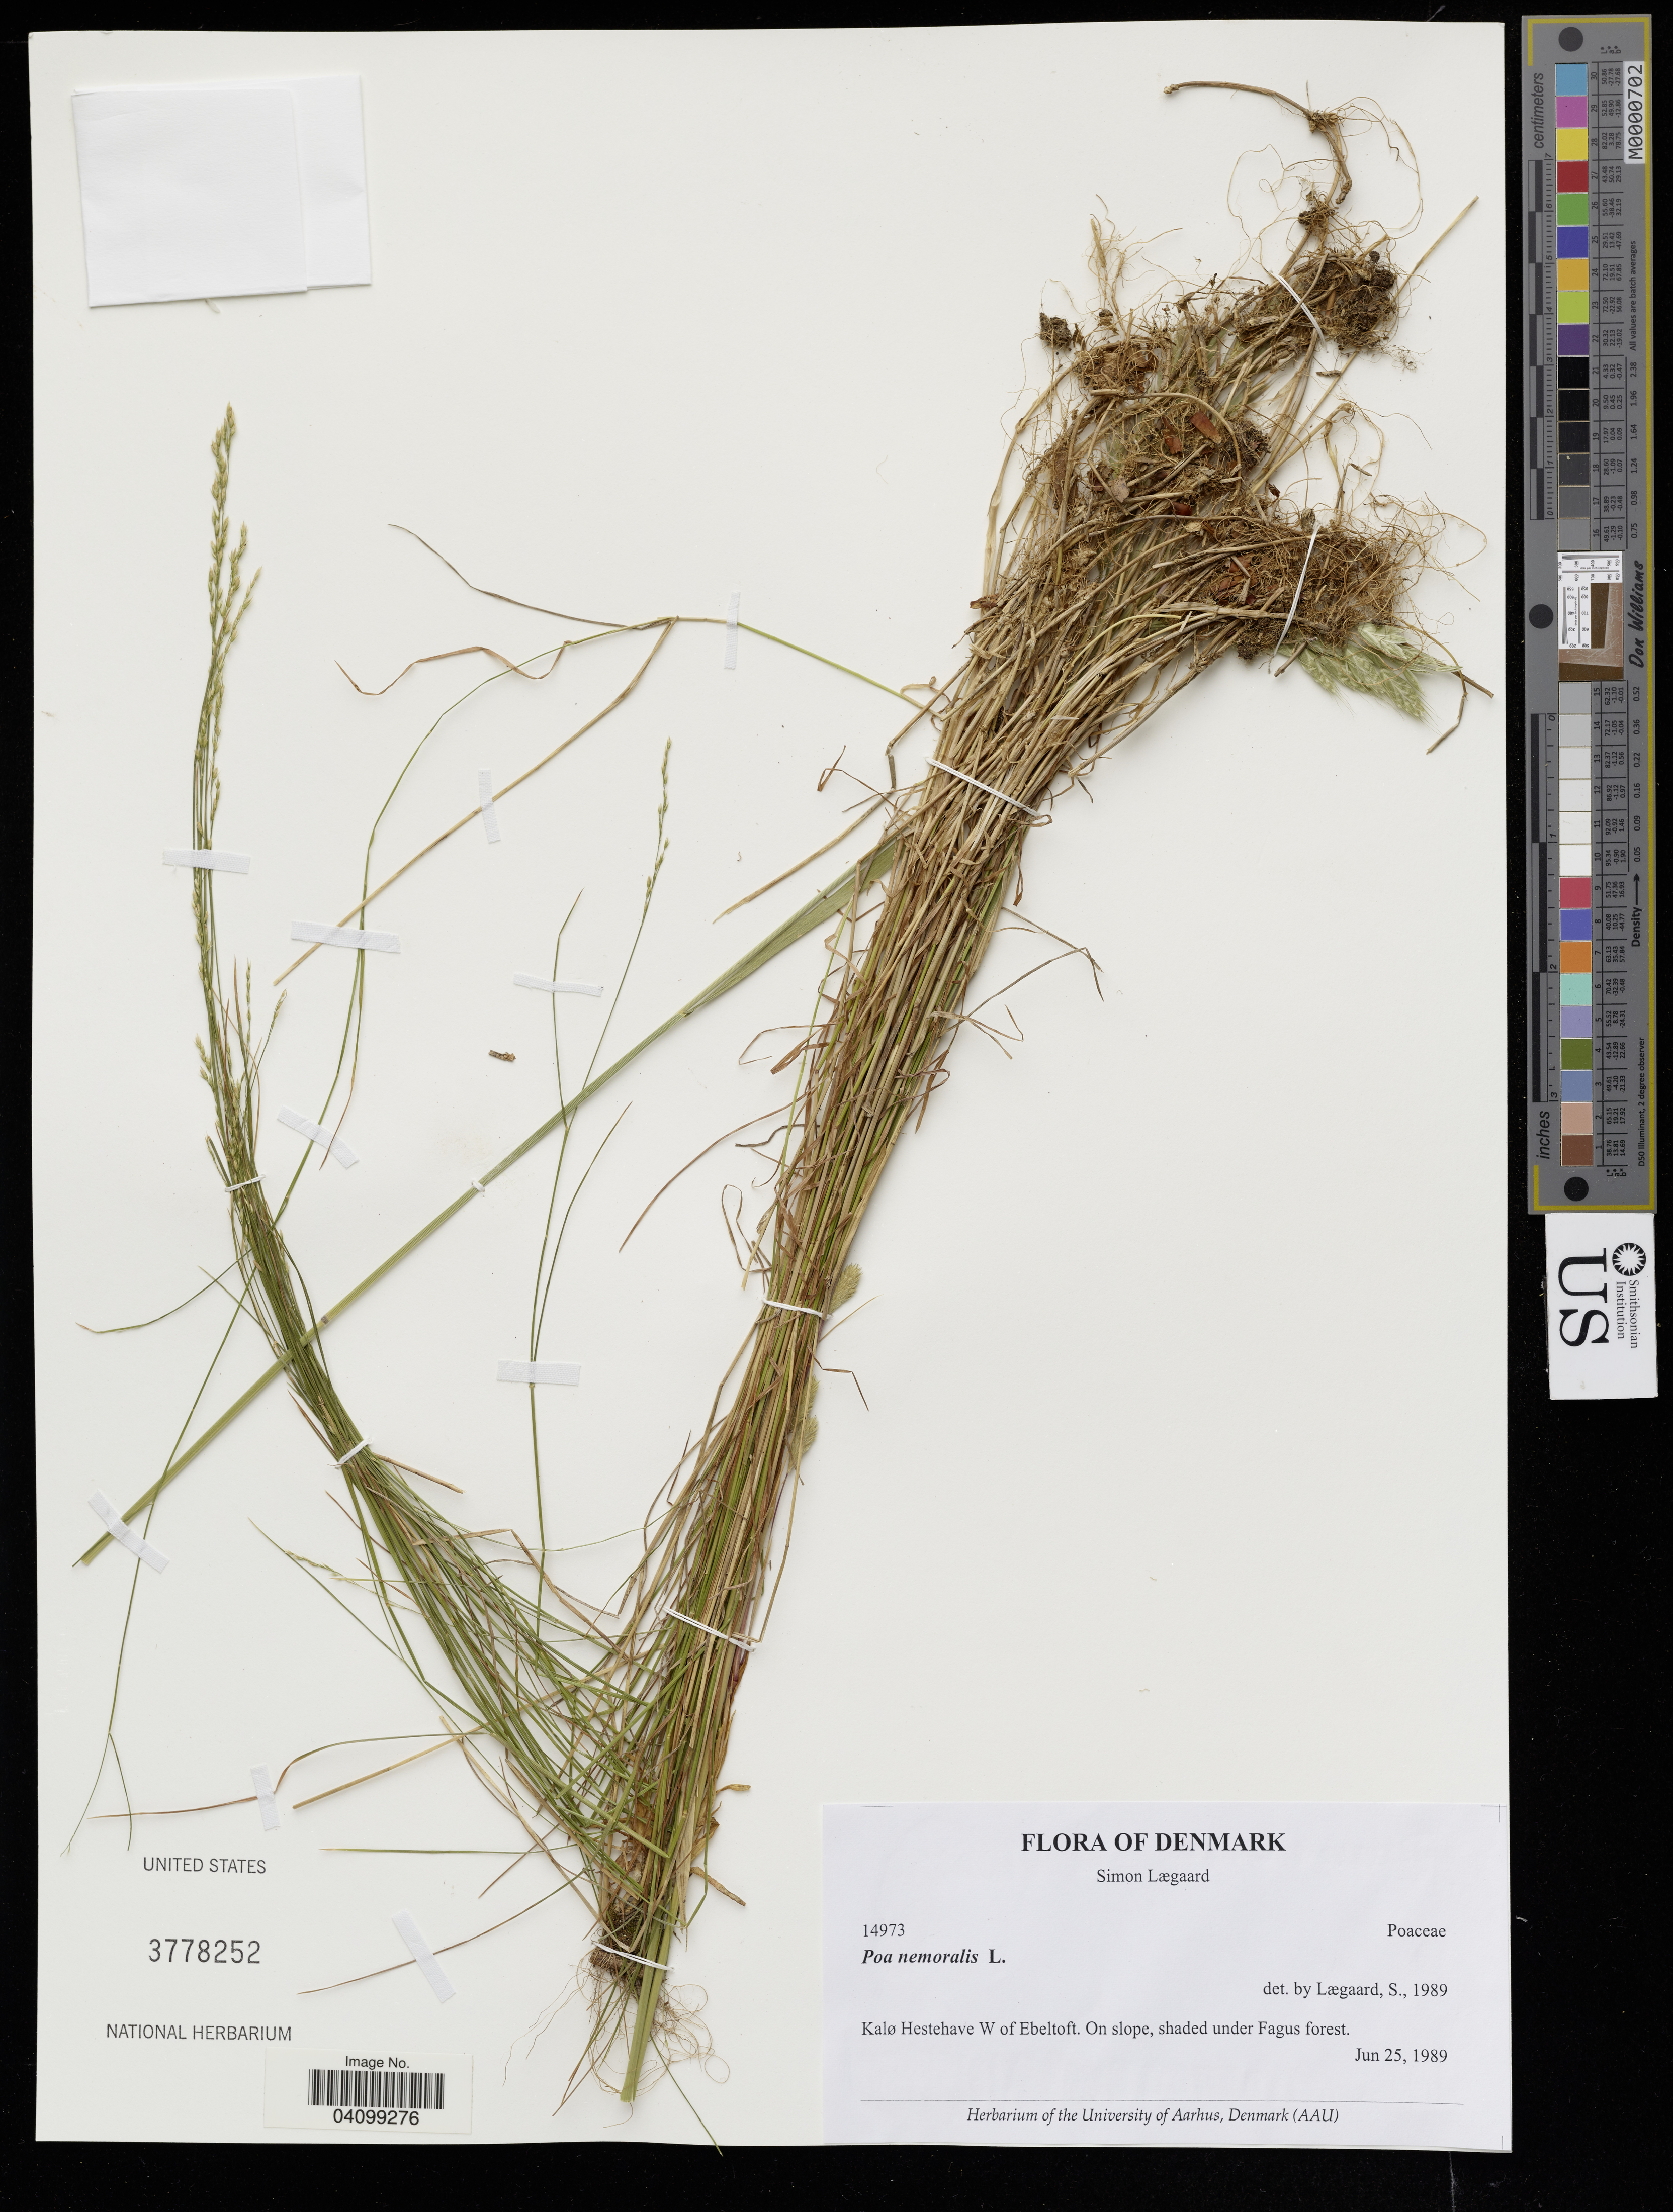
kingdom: Plantae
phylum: Tracheophyta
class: Liliopsida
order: Poales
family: Poaceae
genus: Poa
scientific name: Poa nemoralis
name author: L.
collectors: S. Lægaard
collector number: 14973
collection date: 1989-06-25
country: Denmark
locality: Kalø Hestehave W of Ebeltoft.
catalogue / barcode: US 3778252